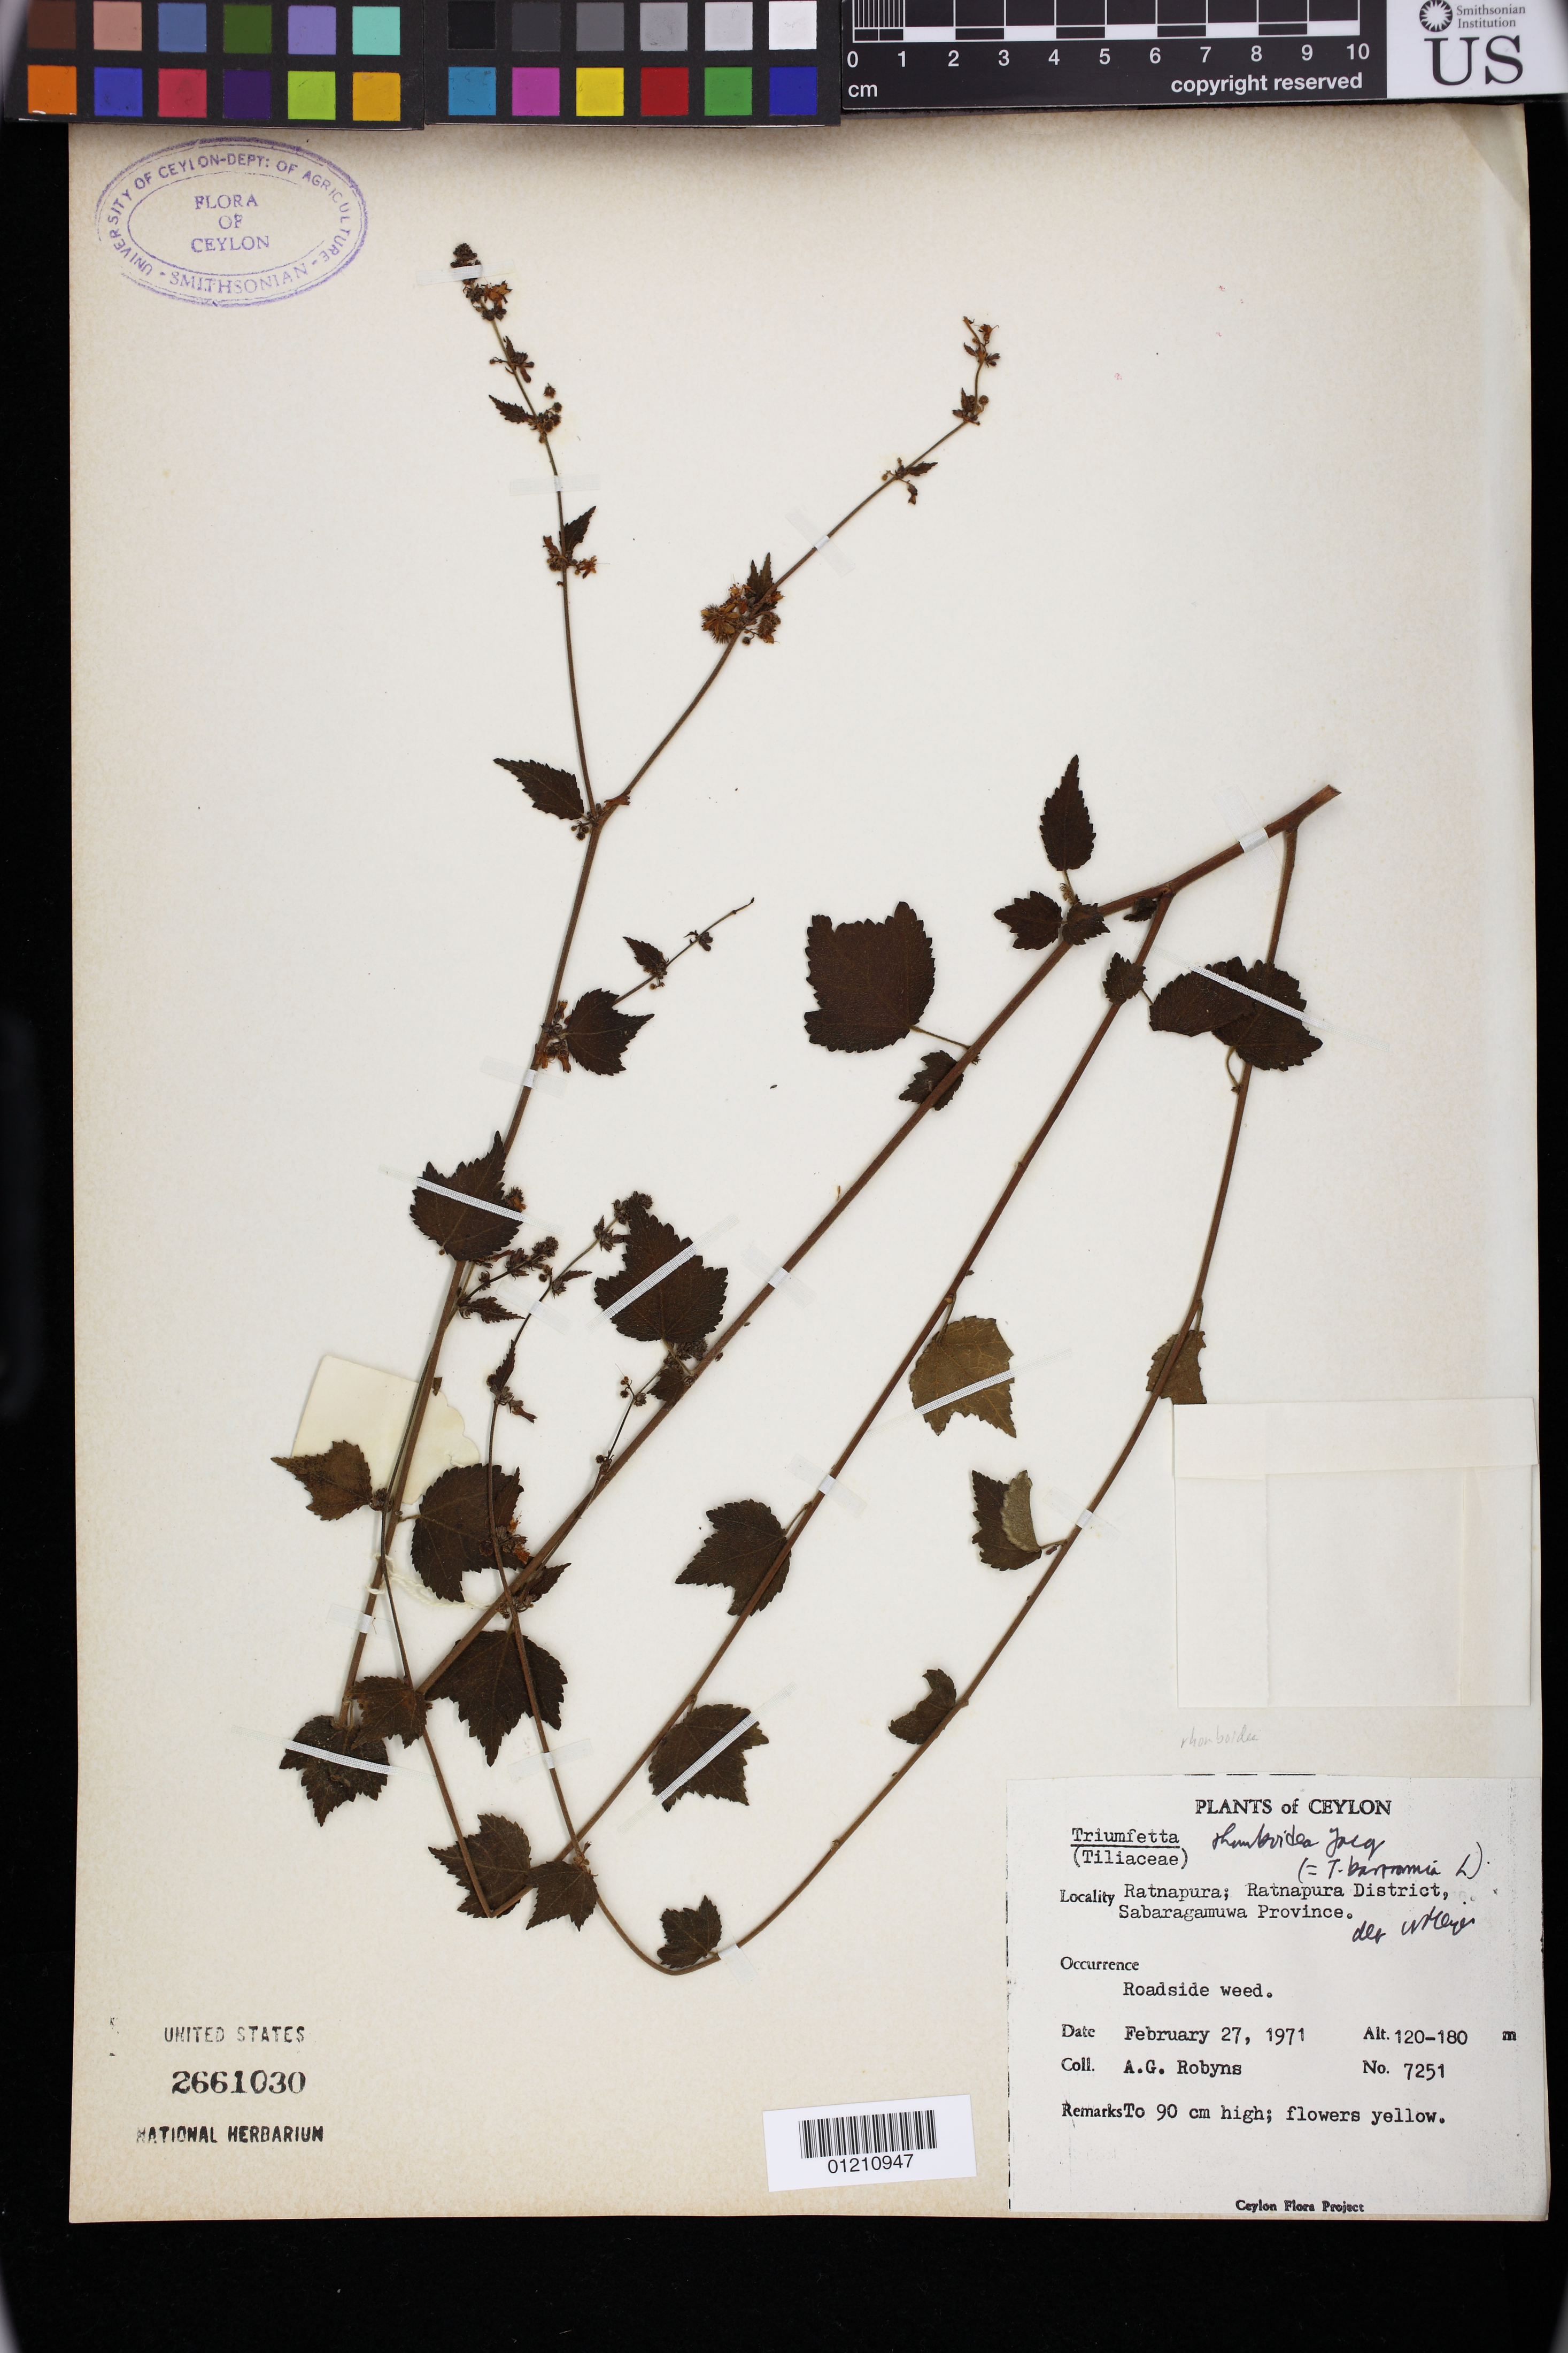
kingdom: Plantae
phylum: Tracheophyta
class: Magnoliopsida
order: Malvales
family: Malvaceae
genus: Triumfetta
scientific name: Triumfetta rhomboidea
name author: Jacq.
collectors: A. G. Robyns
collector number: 7251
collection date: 1971-02-27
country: Sri Lanka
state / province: Sabaragamuwa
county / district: Ratnapura District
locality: Ratnapura:Ratnapura District, Sabaragamuwa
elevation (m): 120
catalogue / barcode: US 2661030